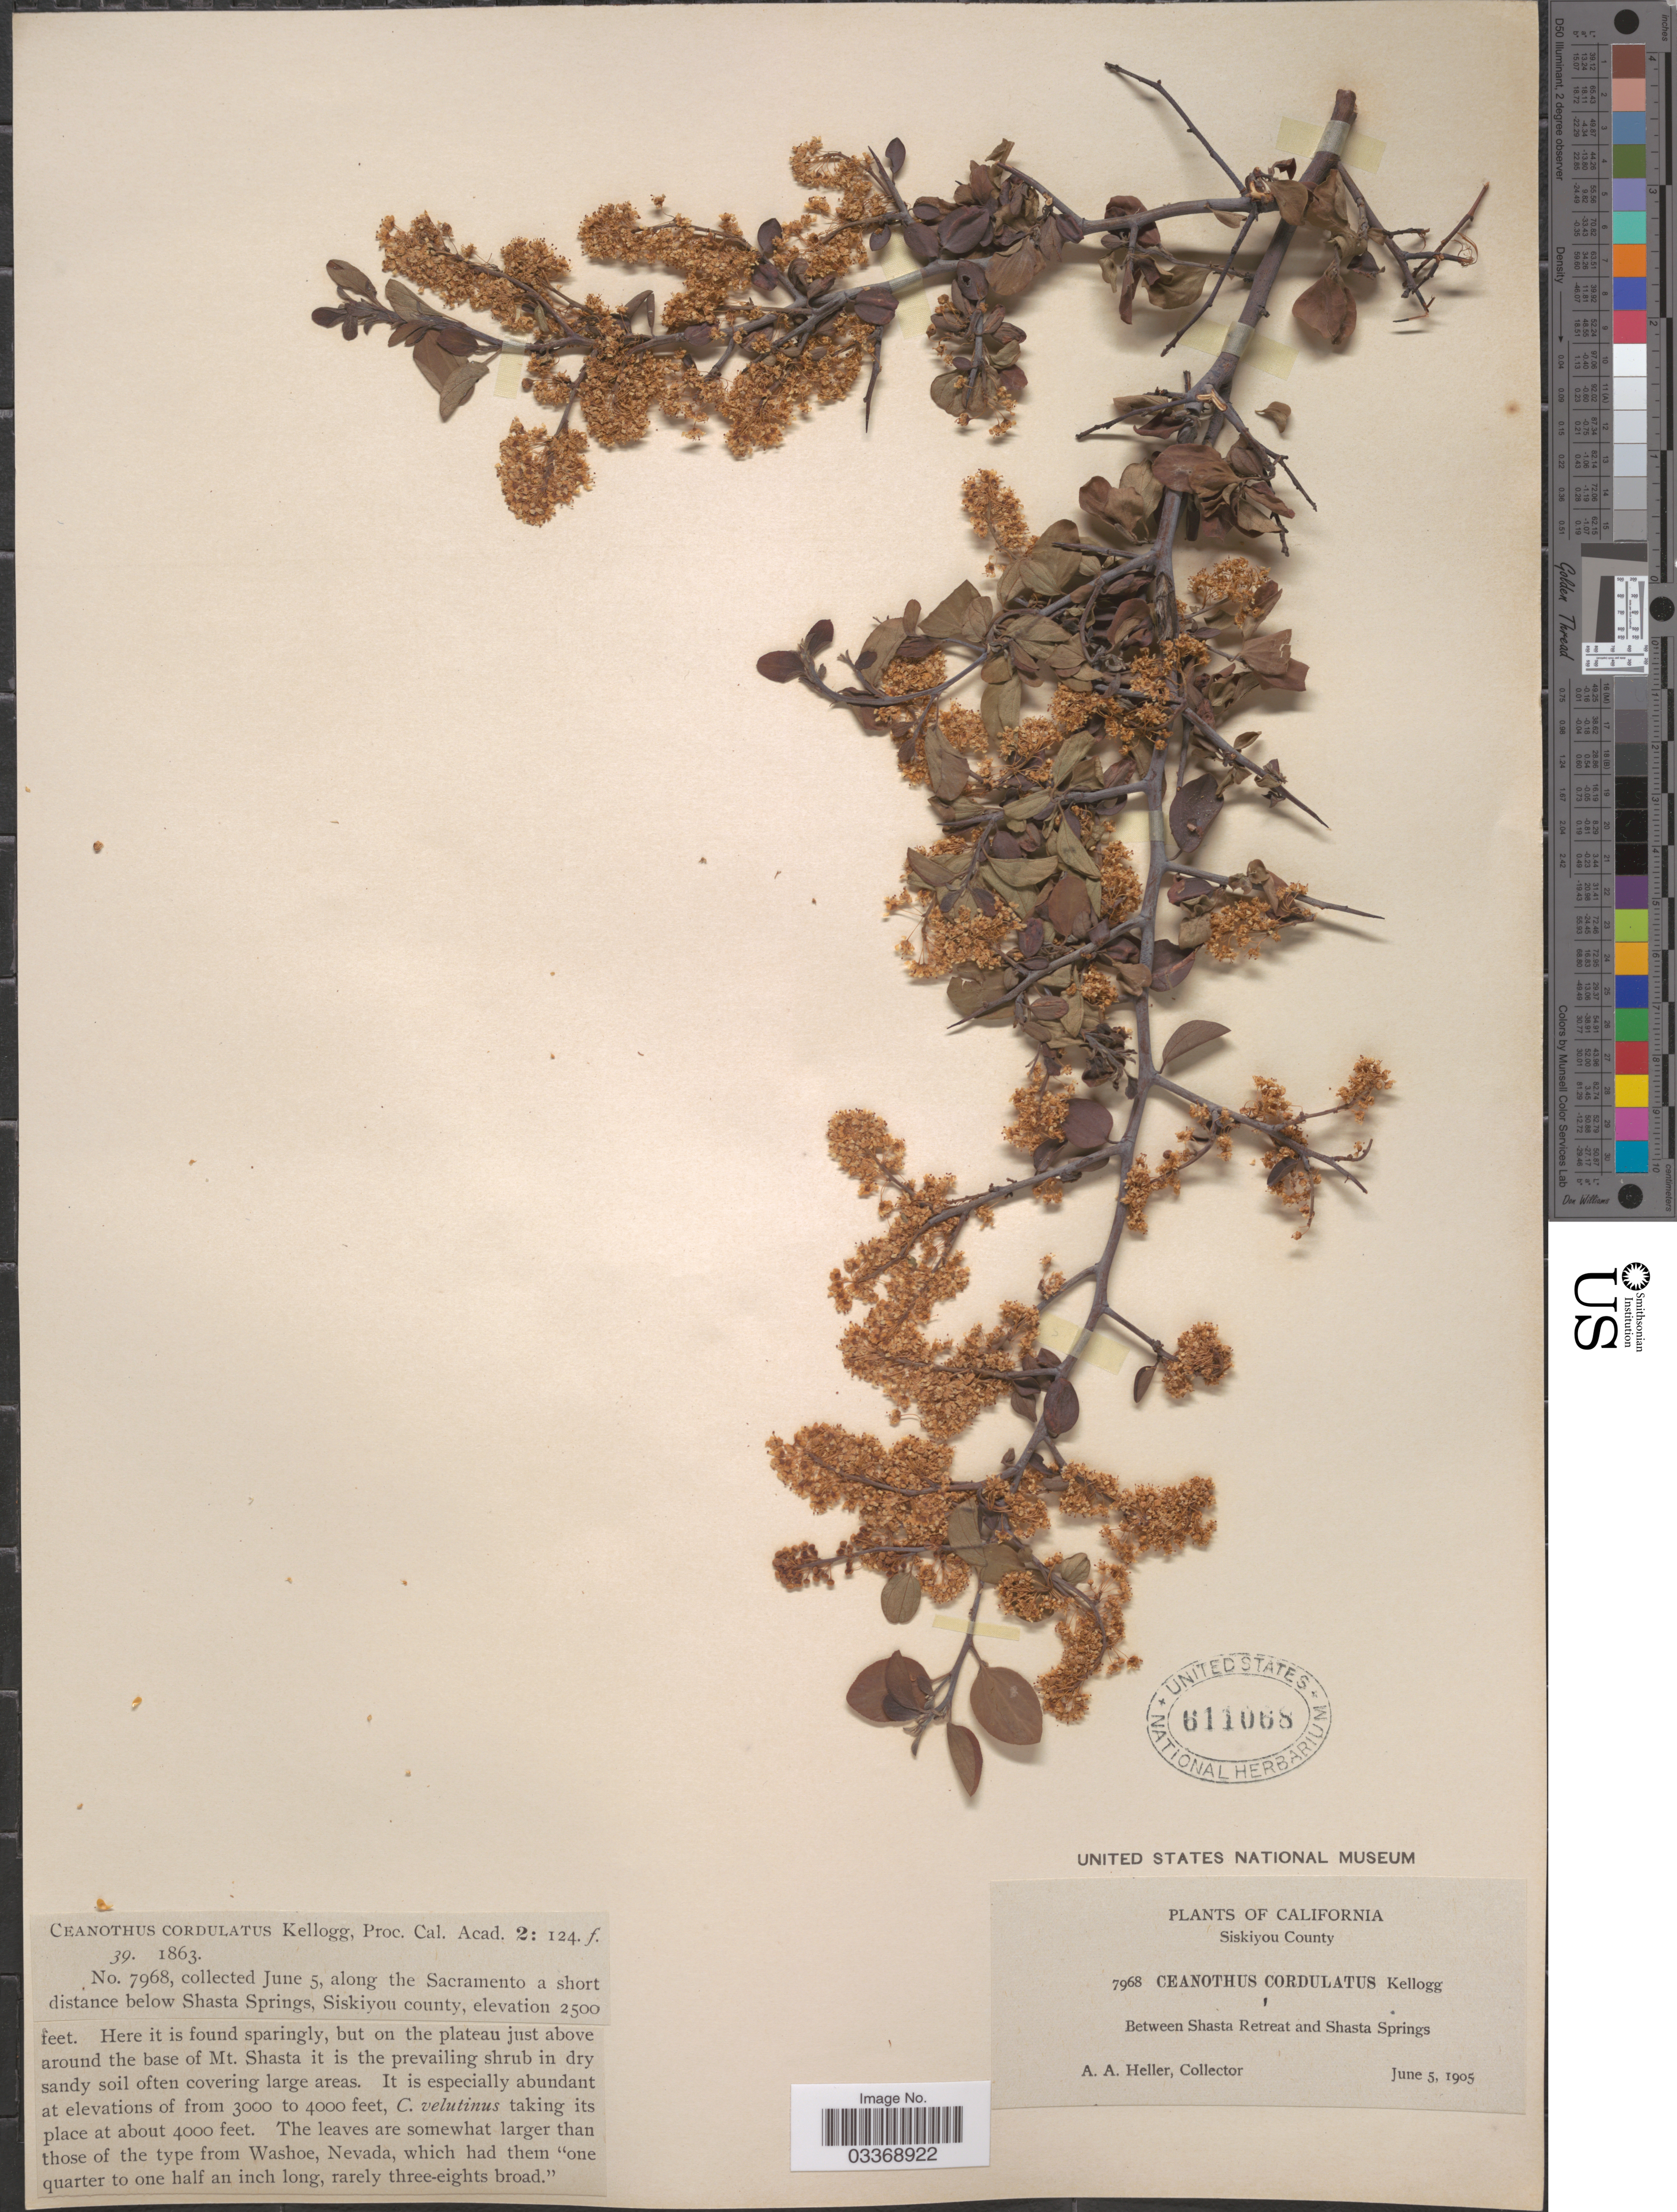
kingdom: Plantae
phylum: Tracheophyta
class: Magnoliopsida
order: Rosales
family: Rhamnaceae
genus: Ceanothus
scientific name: Ceanothus cordulatus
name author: Kellogg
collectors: A. A. Heller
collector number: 7968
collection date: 1905-06-05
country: United States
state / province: California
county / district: Siskiyou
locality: Siskiyou County. Between Shasta Retreat and Shasta Springs. Along the Sacramento a short distance below Shast Springs. On the plateau just above around the base of Mt. Shasta. [unsure placement]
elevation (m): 762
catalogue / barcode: US 61168